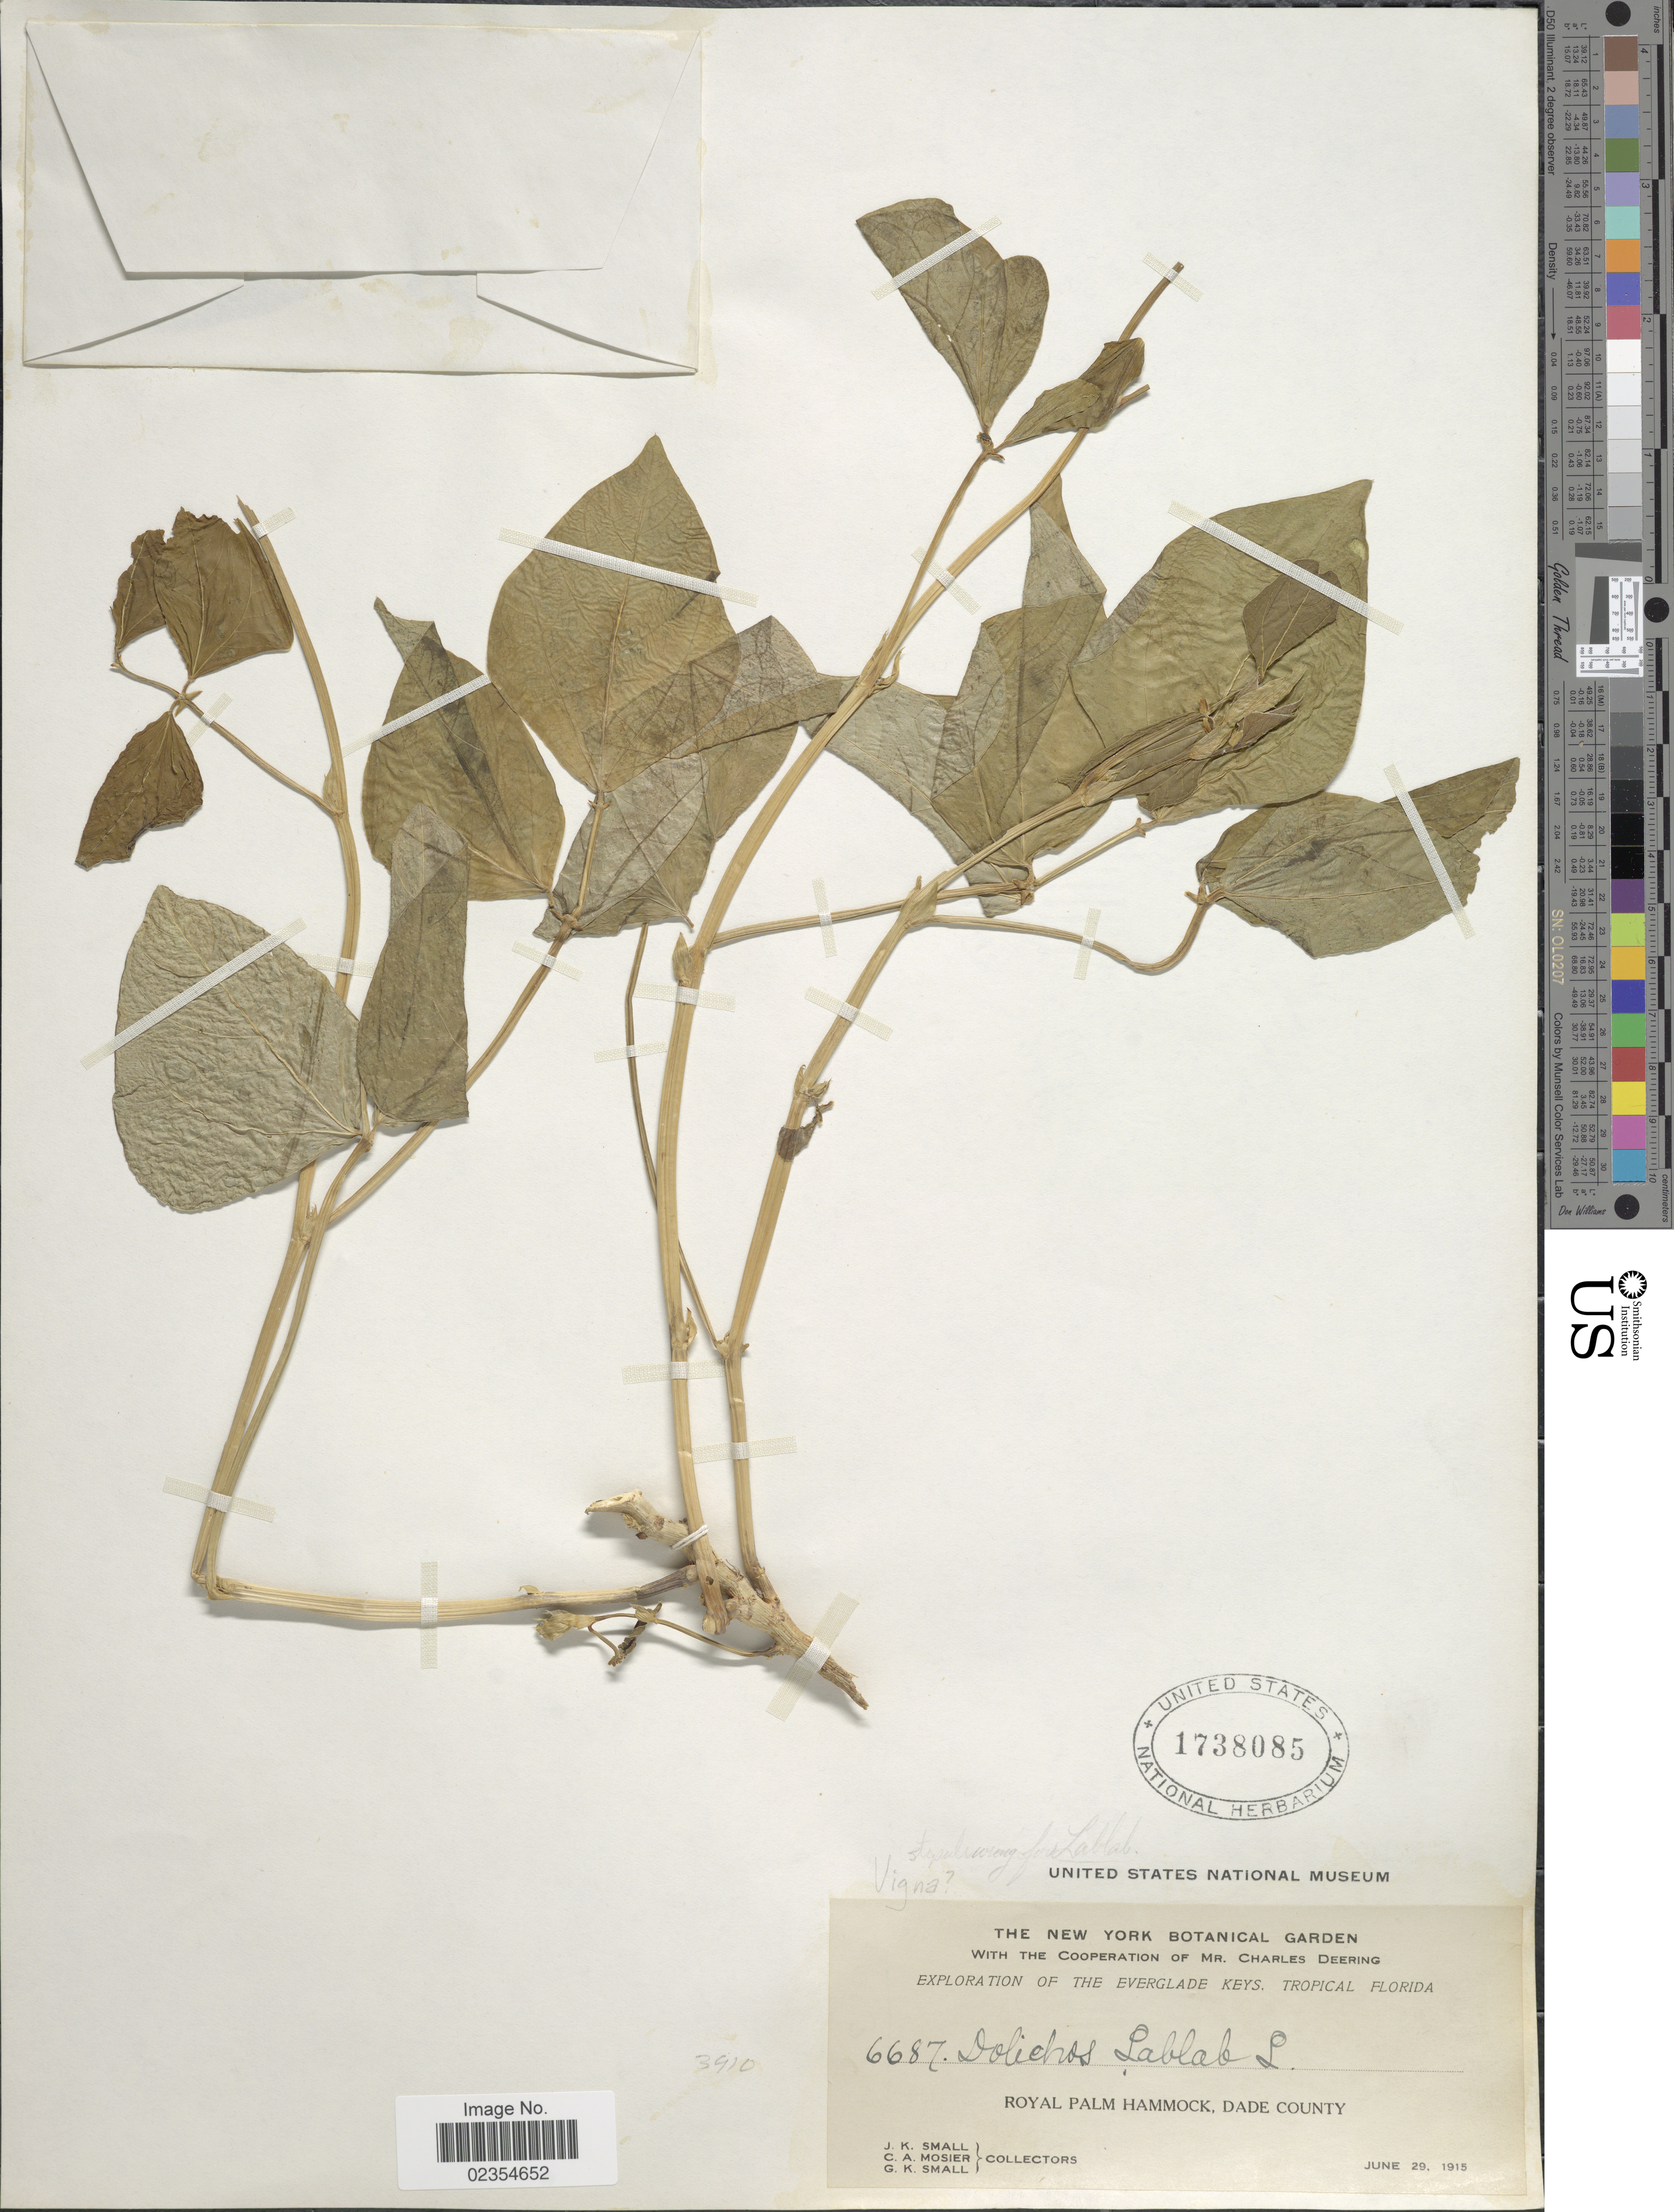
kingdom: Plantae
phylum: Tracheophyta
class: Magnoliopsida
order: Fabales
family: Fabaceae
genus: Lablab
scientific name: Lablab purpureus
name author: (L.) Sweet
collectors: J. K. Small, C. A. Mosier & G. K. Small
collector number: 6687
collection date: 1915-06-29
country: United States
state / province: Florida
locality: The Everglade Keys, Tropical Florida, Royal Palm Hammock, Dade County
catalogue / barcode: US 1738085